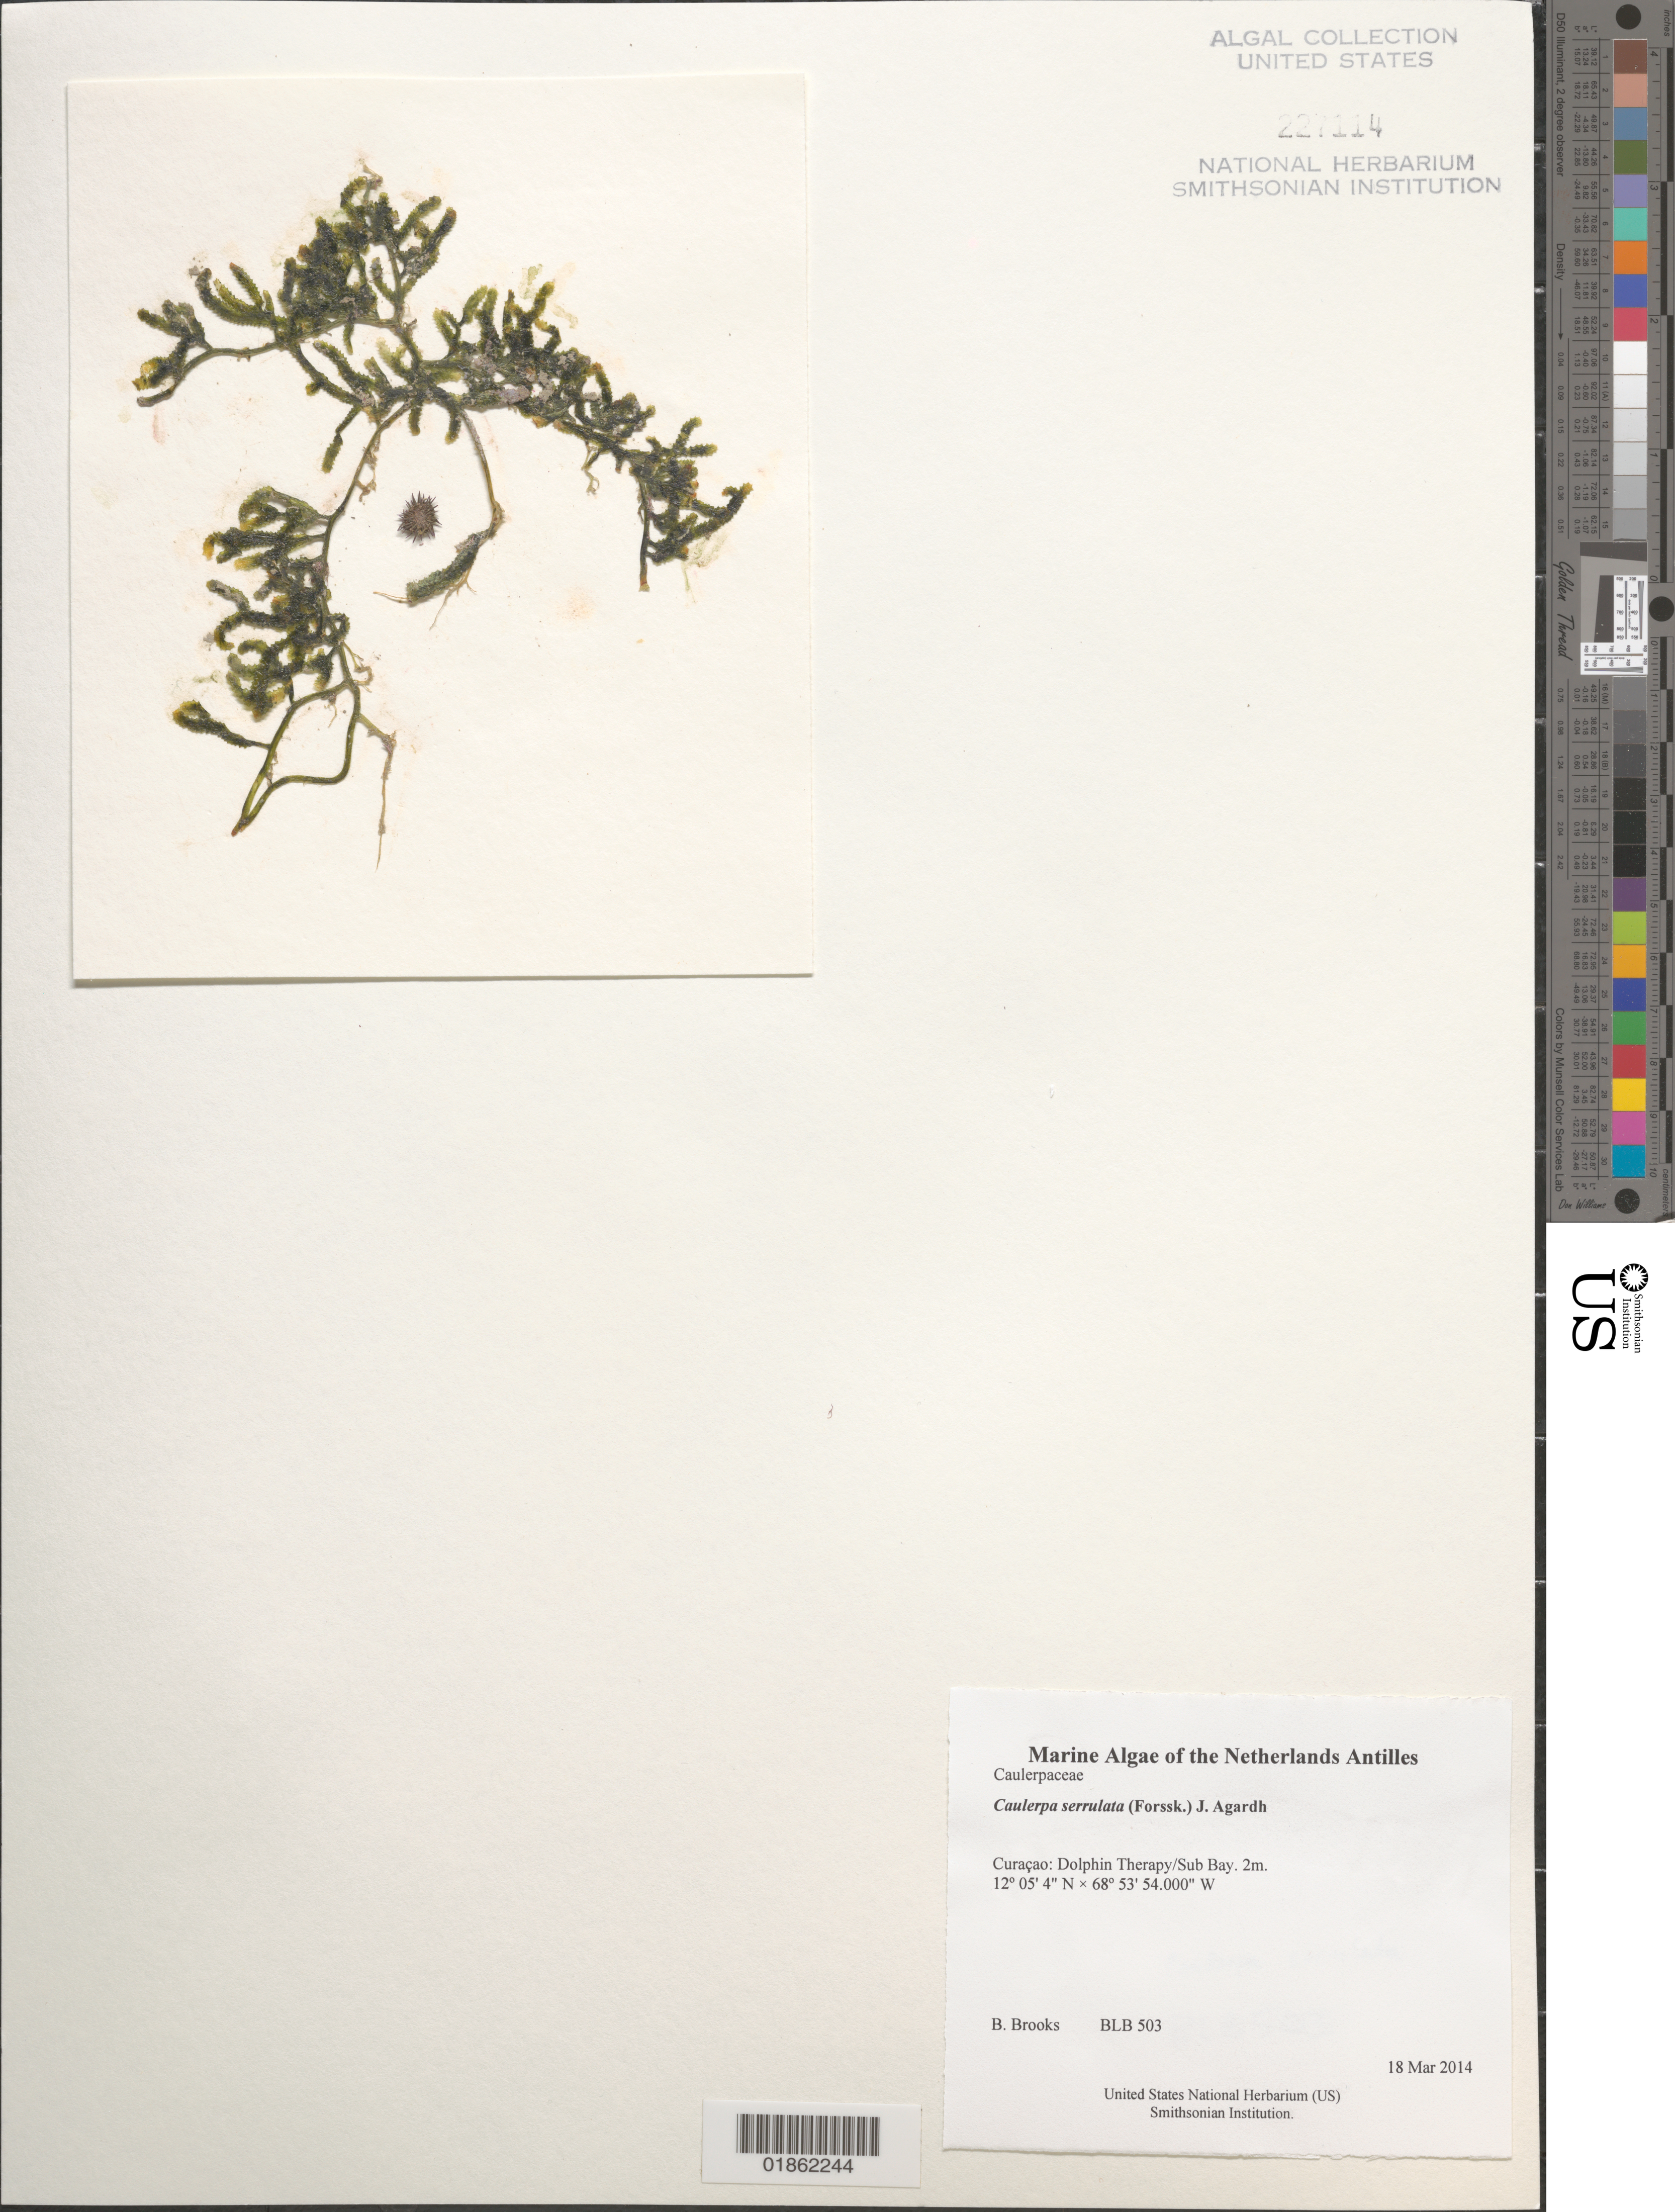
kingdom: Plantae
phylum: Chlorophyta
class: Ulvophyceae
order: Bryopsidales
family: Caulerpaceae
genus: Caulerpa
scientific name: Caulerpa serrulata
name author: (Forssk.) J. Agardh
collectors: B. Brooks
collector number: BLB 503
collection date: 2014-03-18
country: Curaçao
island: Curaçao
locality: Dolphin Therapy/Sub Bay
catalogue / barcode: US 227114